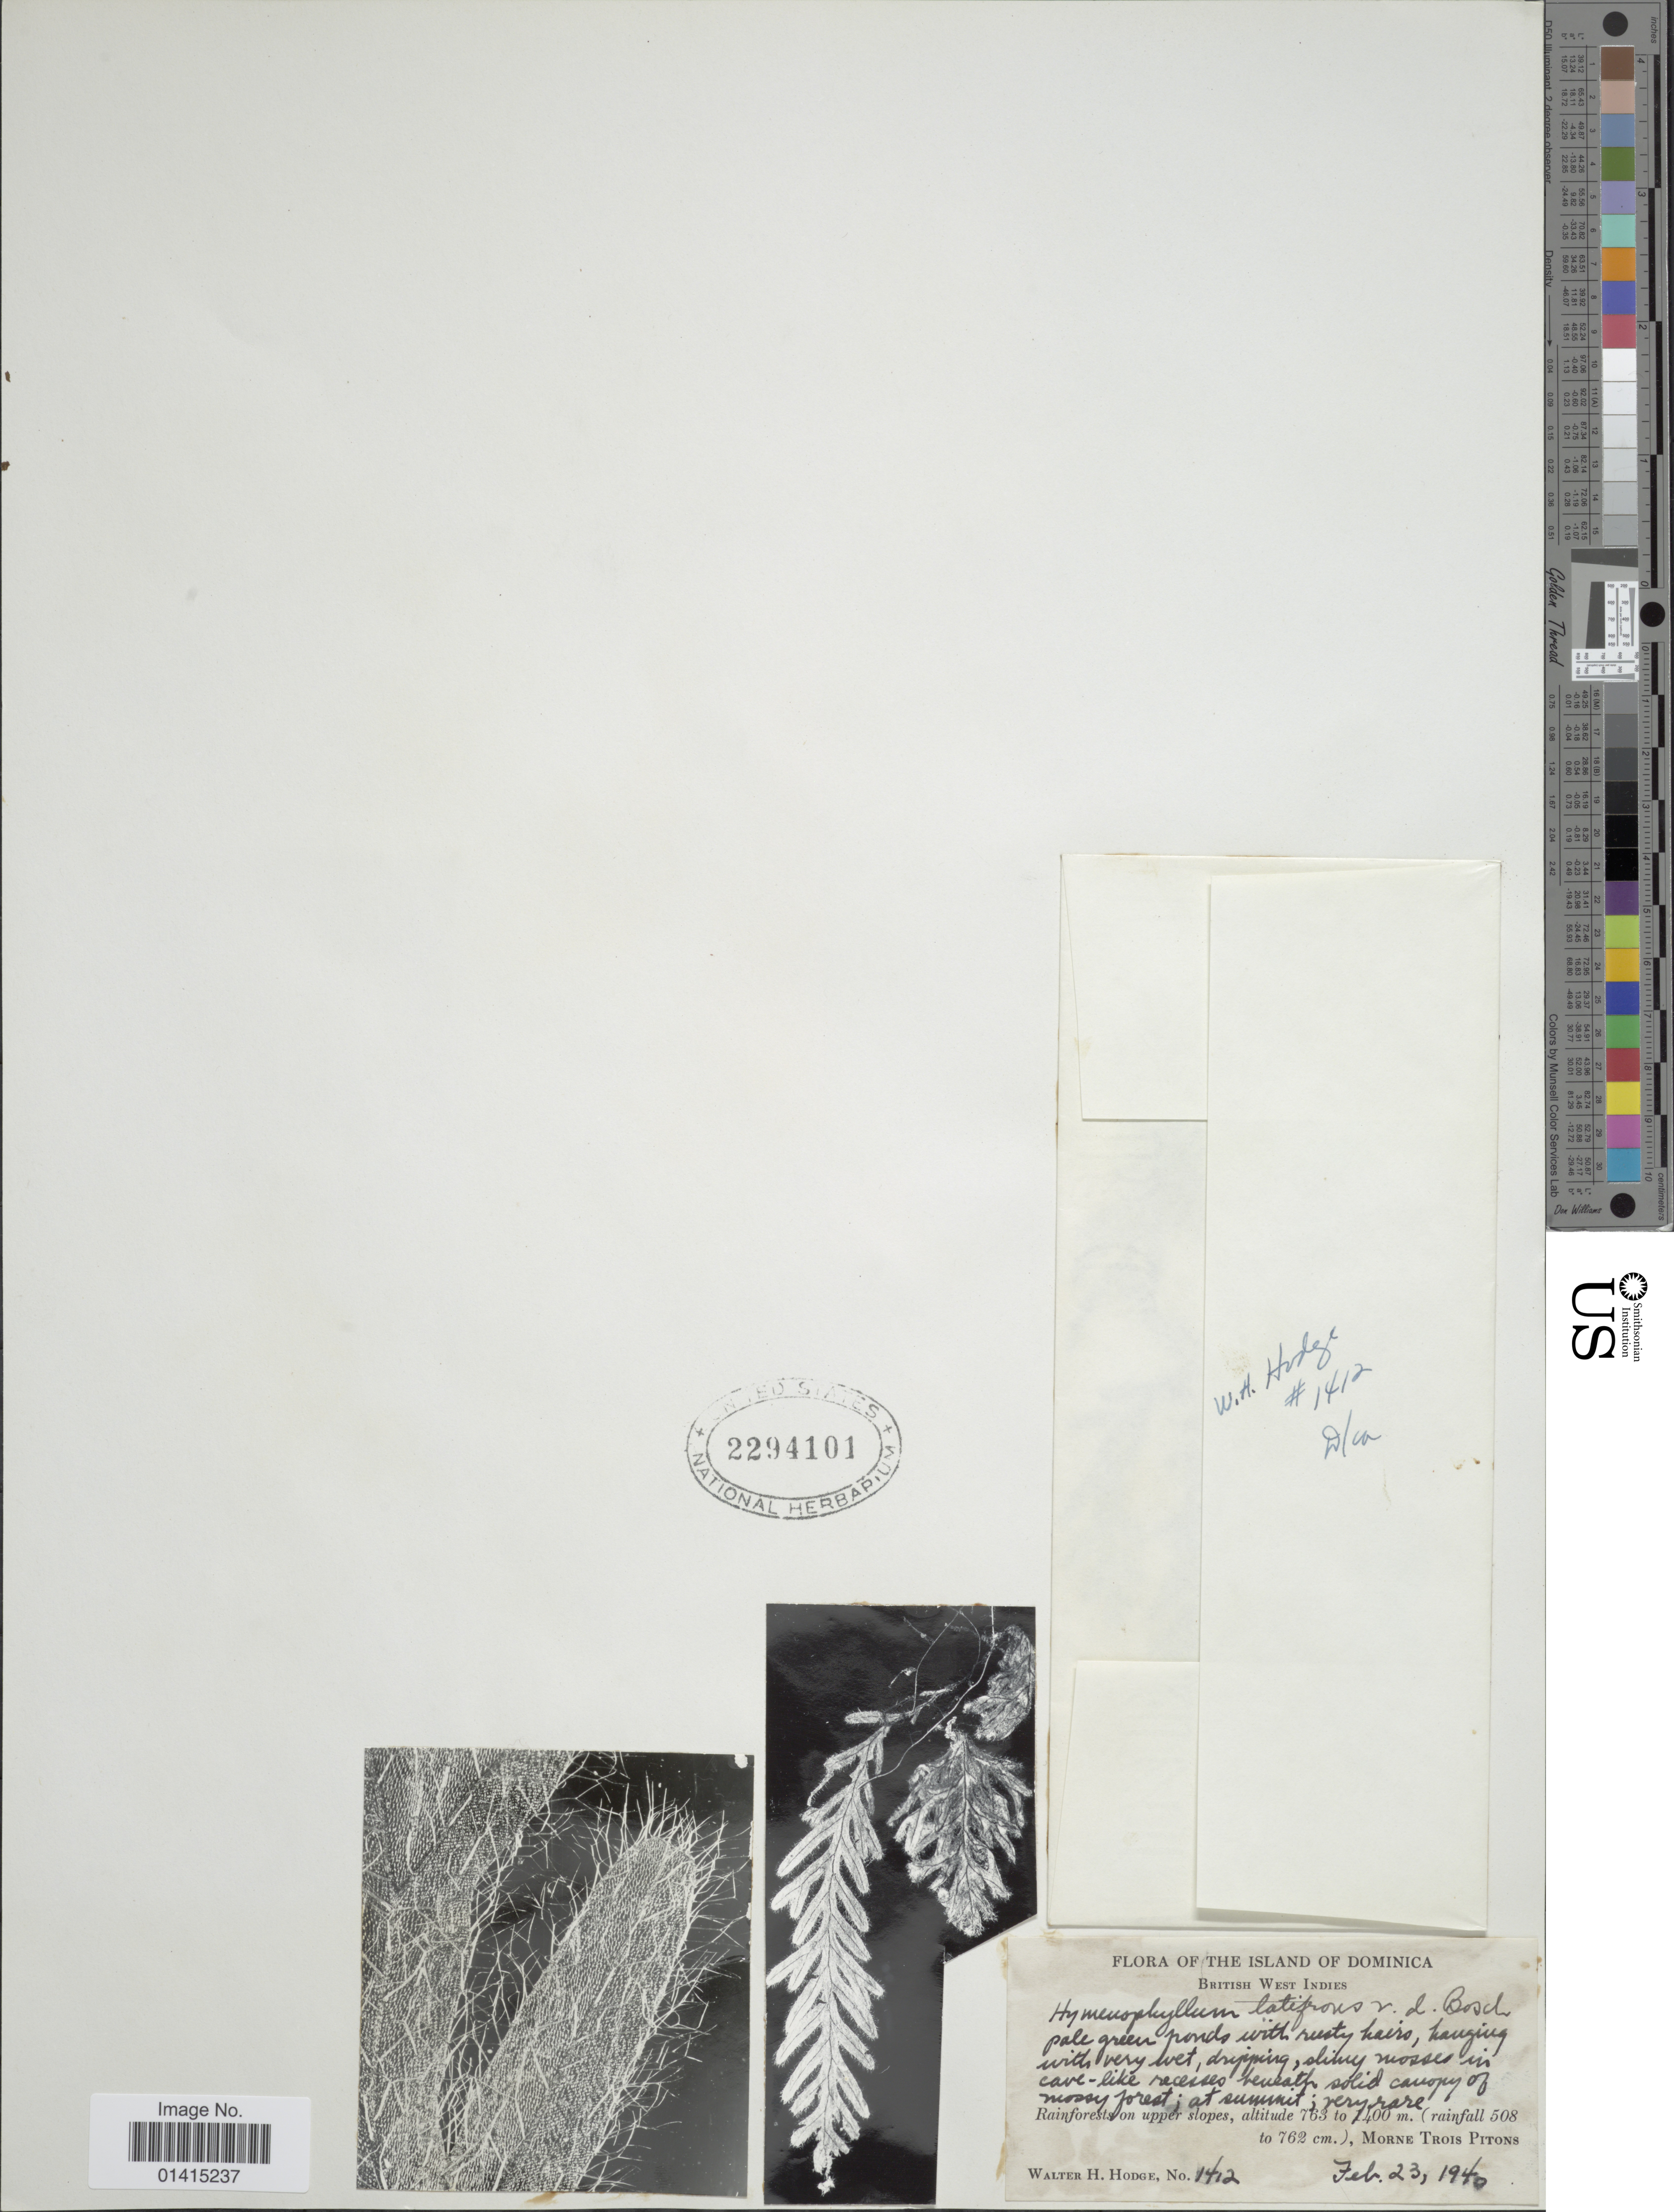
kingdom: Plantae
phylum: Tracheophyta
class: Polypodiopsida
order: Hymenophyllales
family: Hymenophyllaceae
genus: Hymenophyllum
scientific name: Hymenophyllum latifrons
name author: Bosch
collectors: W. Hodge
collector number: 1412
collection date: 1940-02-23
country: Dominica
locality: Island of Dominica, British West Indies, Rainforest upper slopes, Morne Trois Pitons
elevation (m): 763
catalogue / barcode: US 2294101